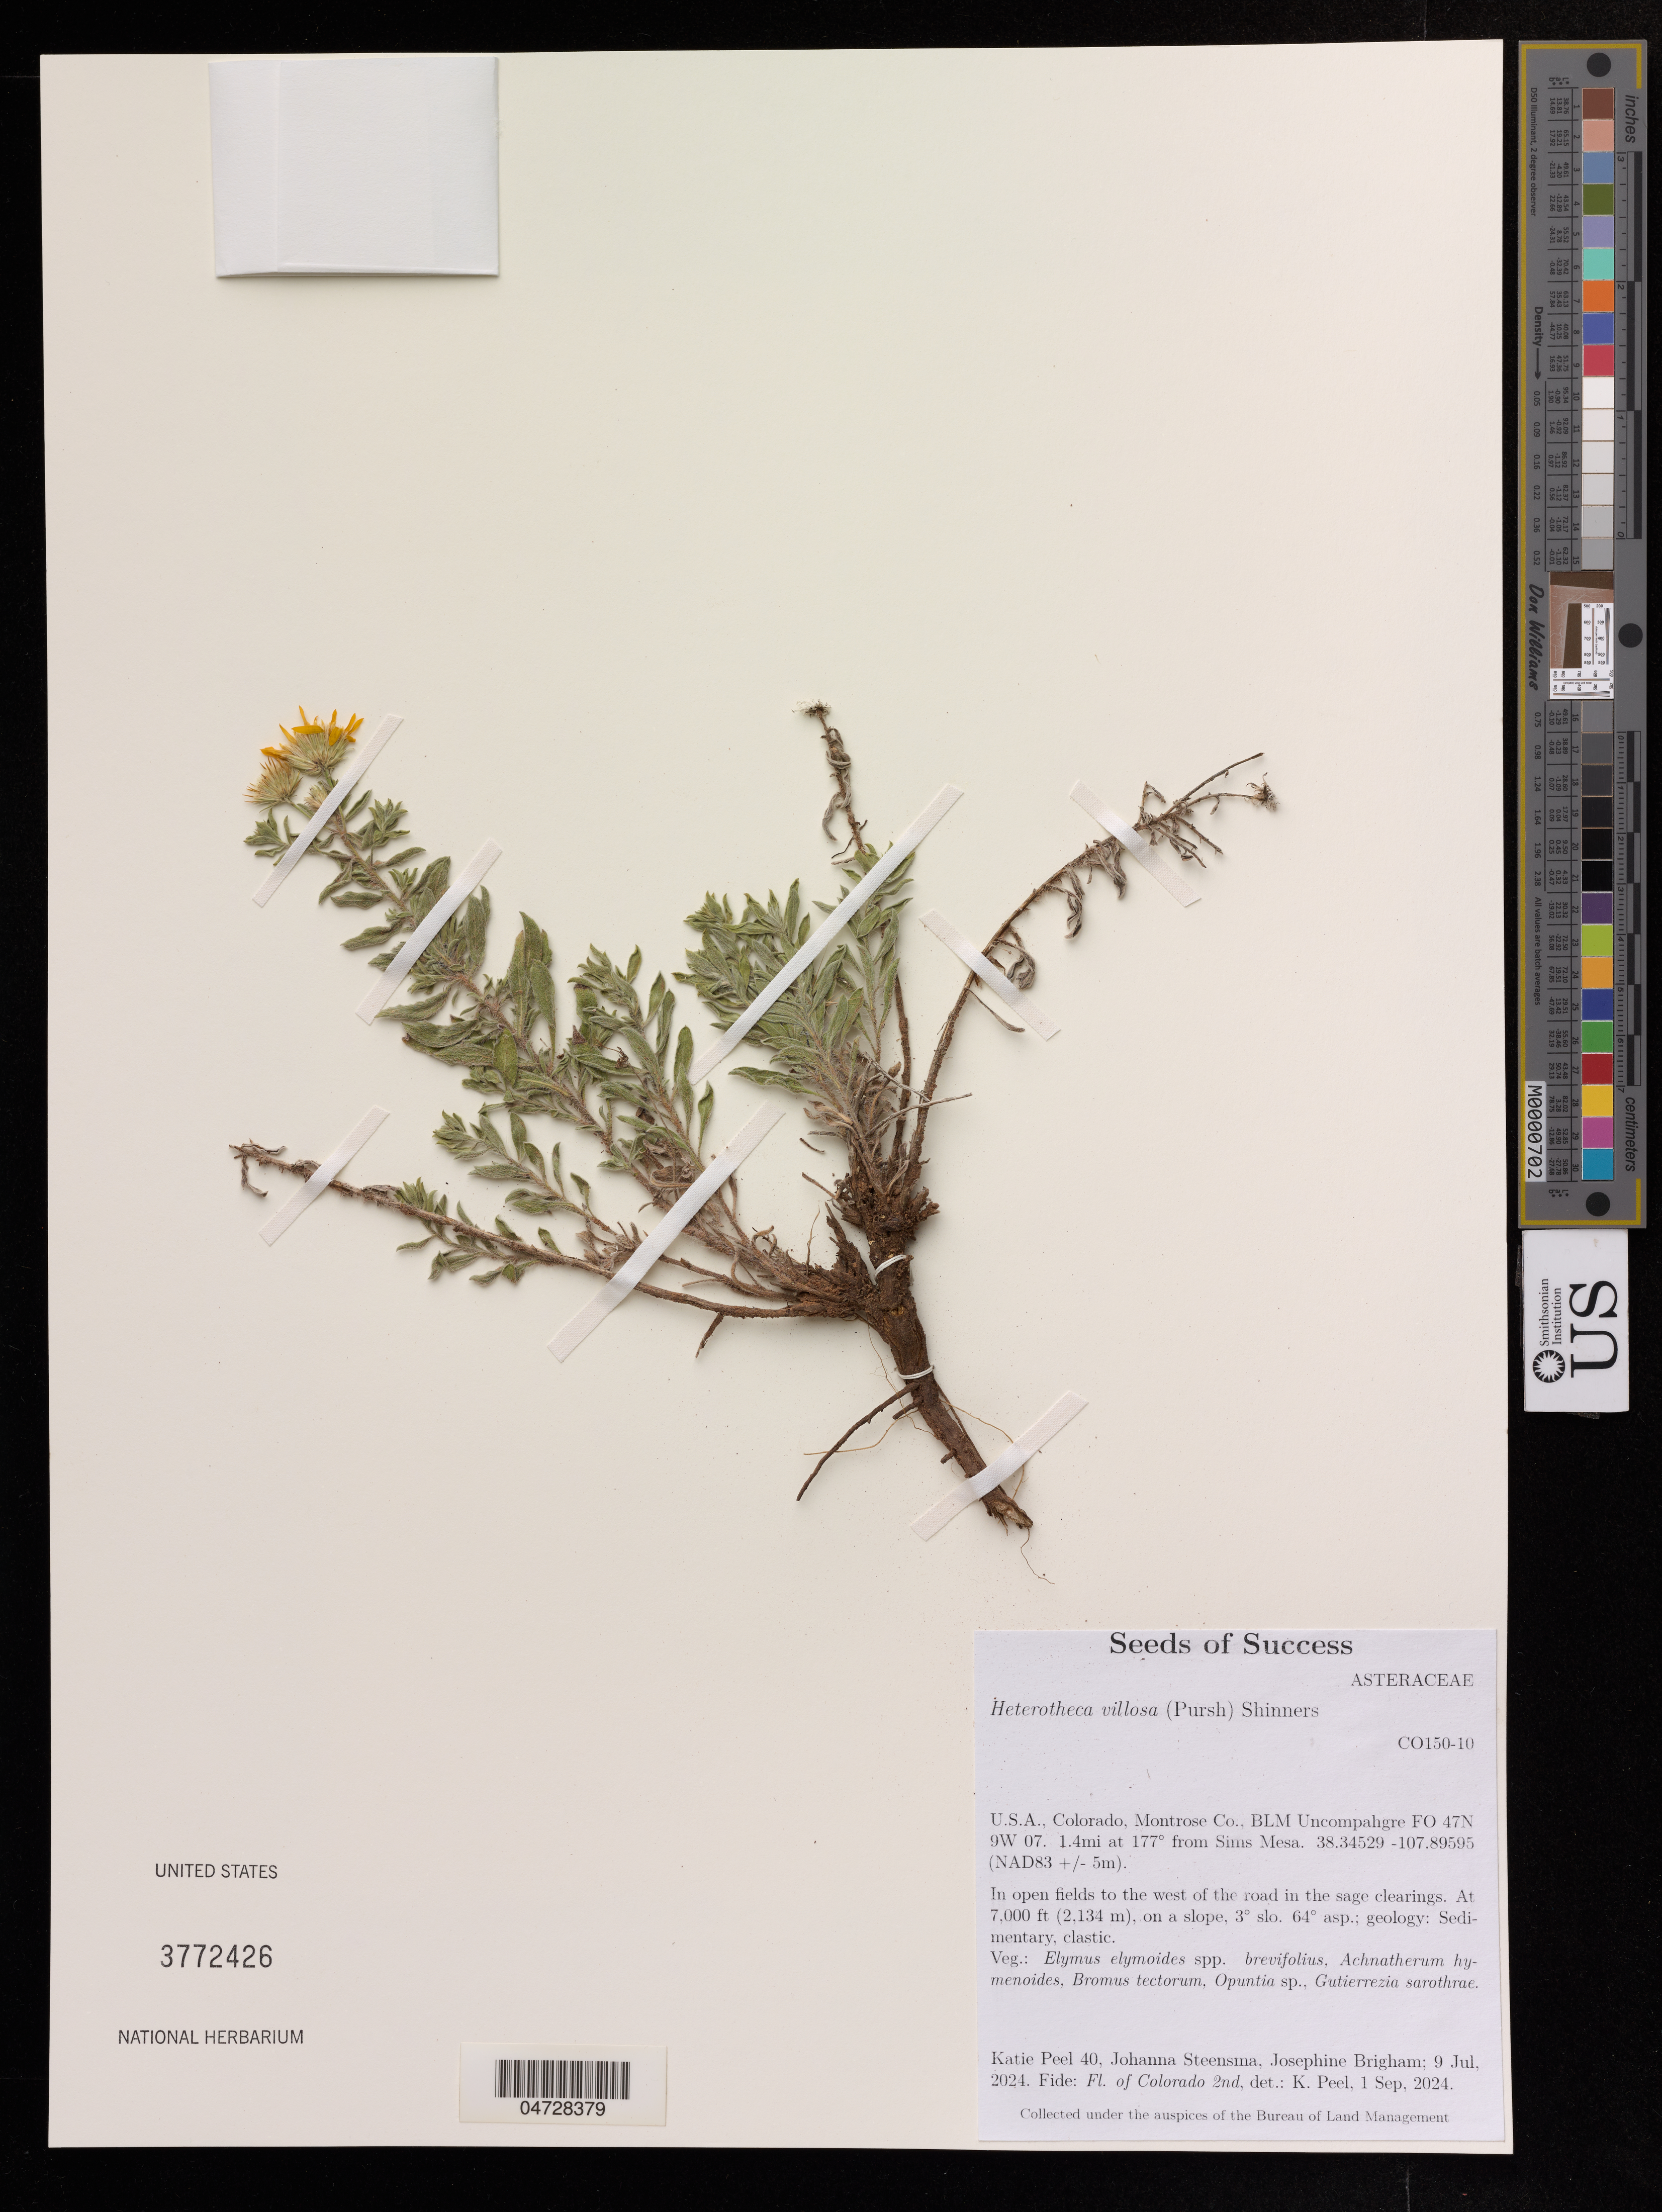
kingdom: Plantae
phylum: Tracheophyta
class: Magnoliopsida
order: Asterales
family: Asteraceae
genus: Heterotheca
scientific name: Heterotheca villosa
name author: (Pursh) Shinners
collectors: K. Peel, J. Steensma & J. Brigham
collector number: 40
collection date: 2024-07-09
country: United States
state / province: Colorado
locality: Montrose Co., BLM Uncompahgre FO 47N 9W 07. 1.4mi at 177° from Sims Mesa.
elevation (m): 2134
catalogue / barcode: US 3772426